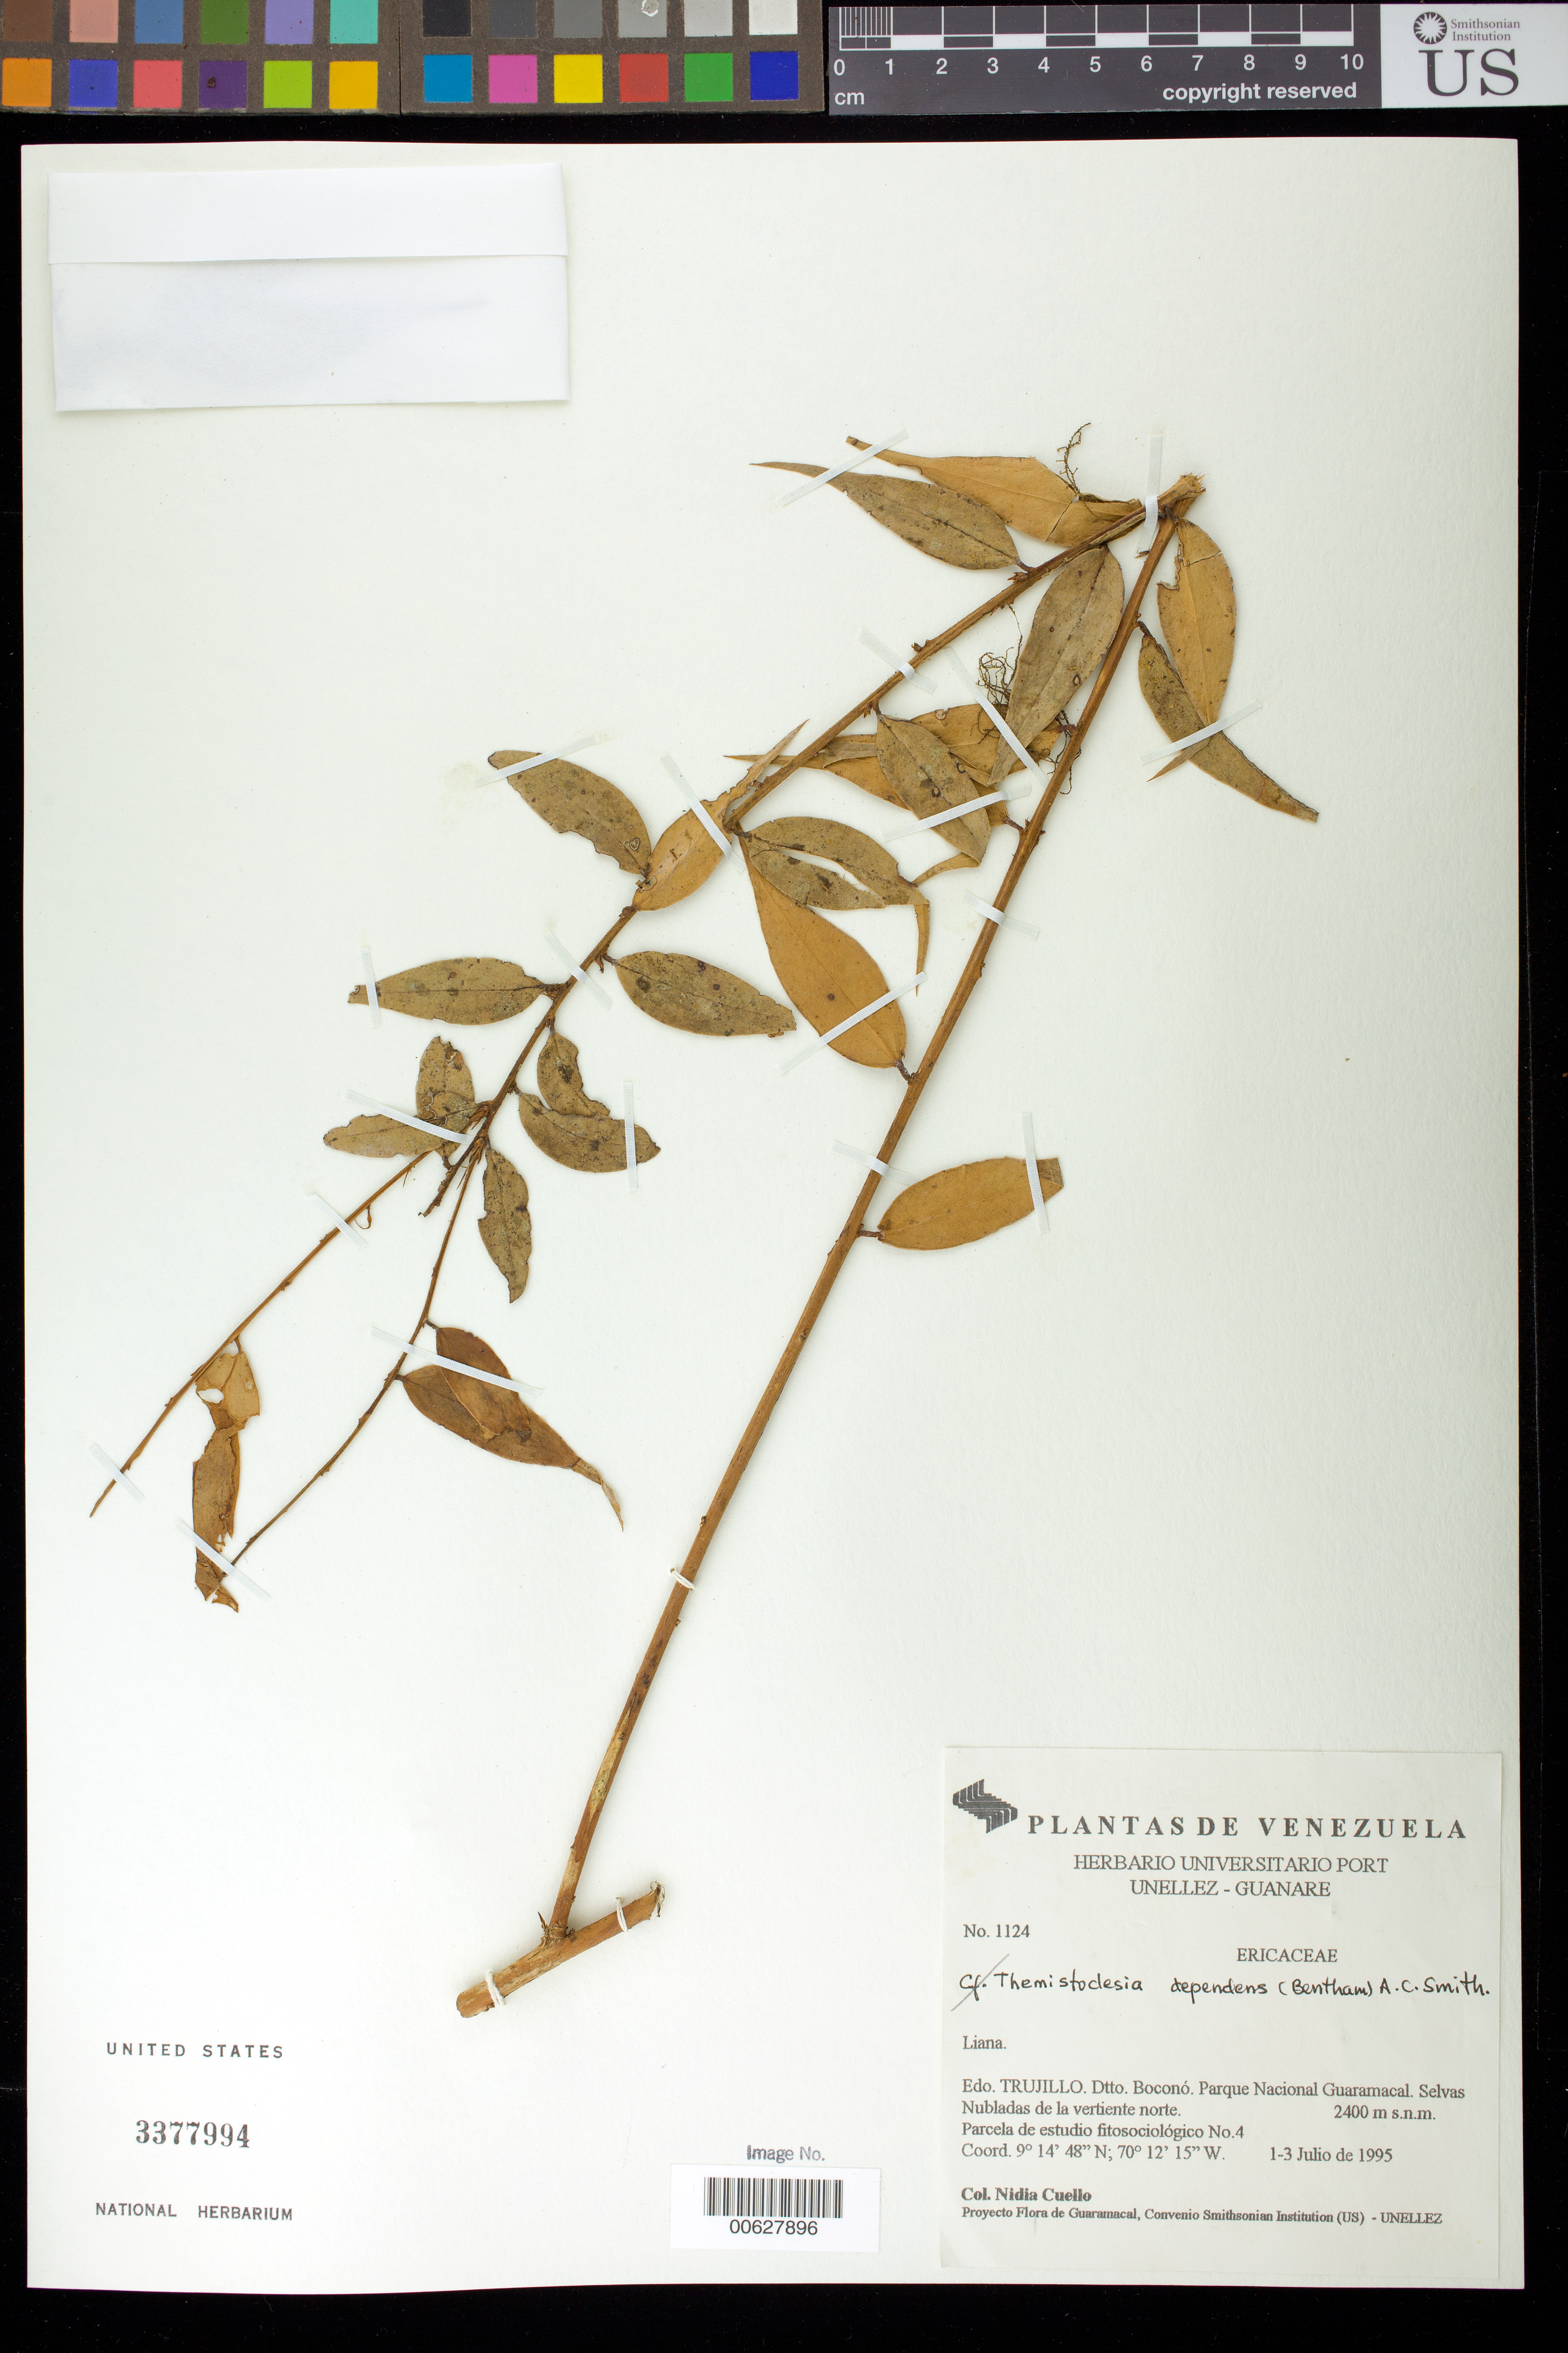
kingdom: Plantae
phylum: Tracheophyta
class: Magnoliopsida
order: Ericales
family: Ericaceae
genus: Themistoclesia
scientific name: Themistoclesia dependens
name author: (Benth.) A.C. Sm.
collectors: N. L. Cuello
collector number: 1124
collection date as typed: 01 Jul 1995 to 03 Jul 1995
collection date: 1995-07-01/1995-07-03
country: Venezuela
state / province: Trujillo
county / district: Boconó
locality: Parque Nacional Guaramacal. Vertiente N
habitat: Selvas nubladas de la vertiente norte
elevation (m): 2400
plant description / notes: MO, PORT, US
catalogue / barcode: US 3377994